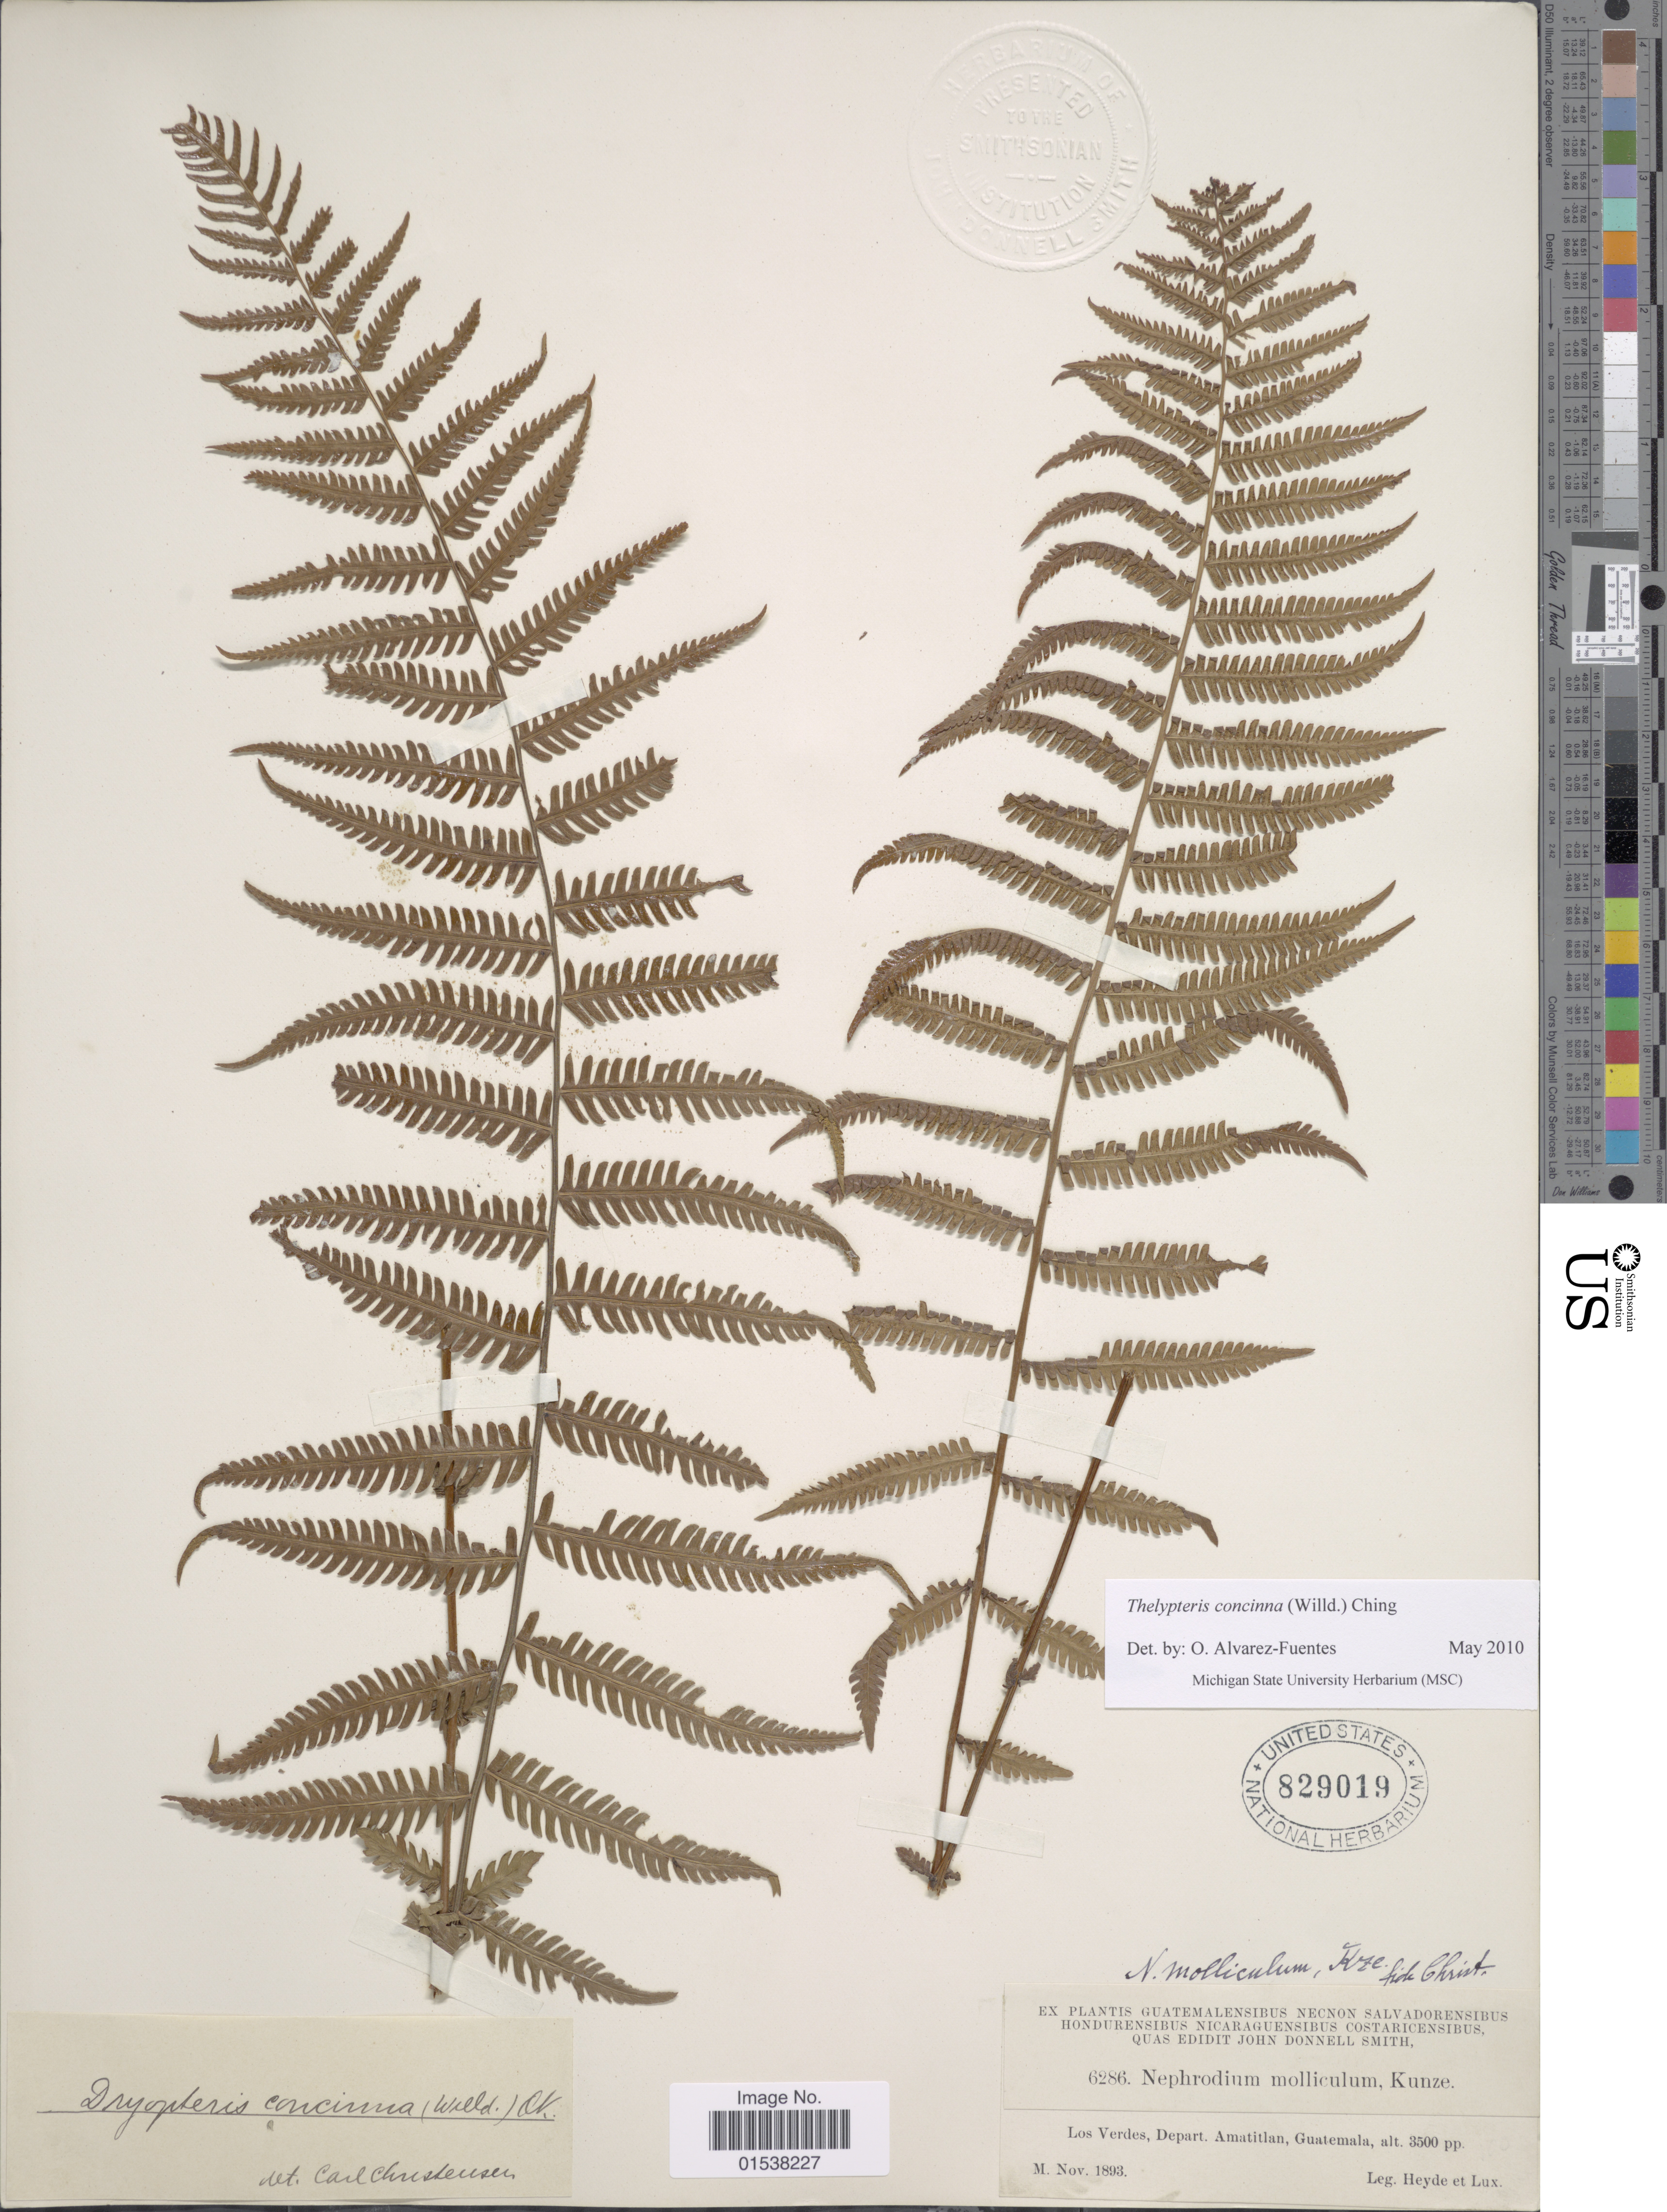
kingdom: Plantae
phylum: Tracheophyta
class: Polypodiopsida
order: Polypodiales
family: Thelypteridaceae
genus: Amauropelta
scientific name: Amauropelta concinna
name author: (Willd.) Pic. Serm.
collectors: Heyde & Lux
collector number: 6286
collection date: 1893-11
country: Guatemala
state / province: Guatemala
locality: Los Verdes, Depart. Amatitlan, Guatemala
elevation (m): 1067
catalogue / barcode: US 829019